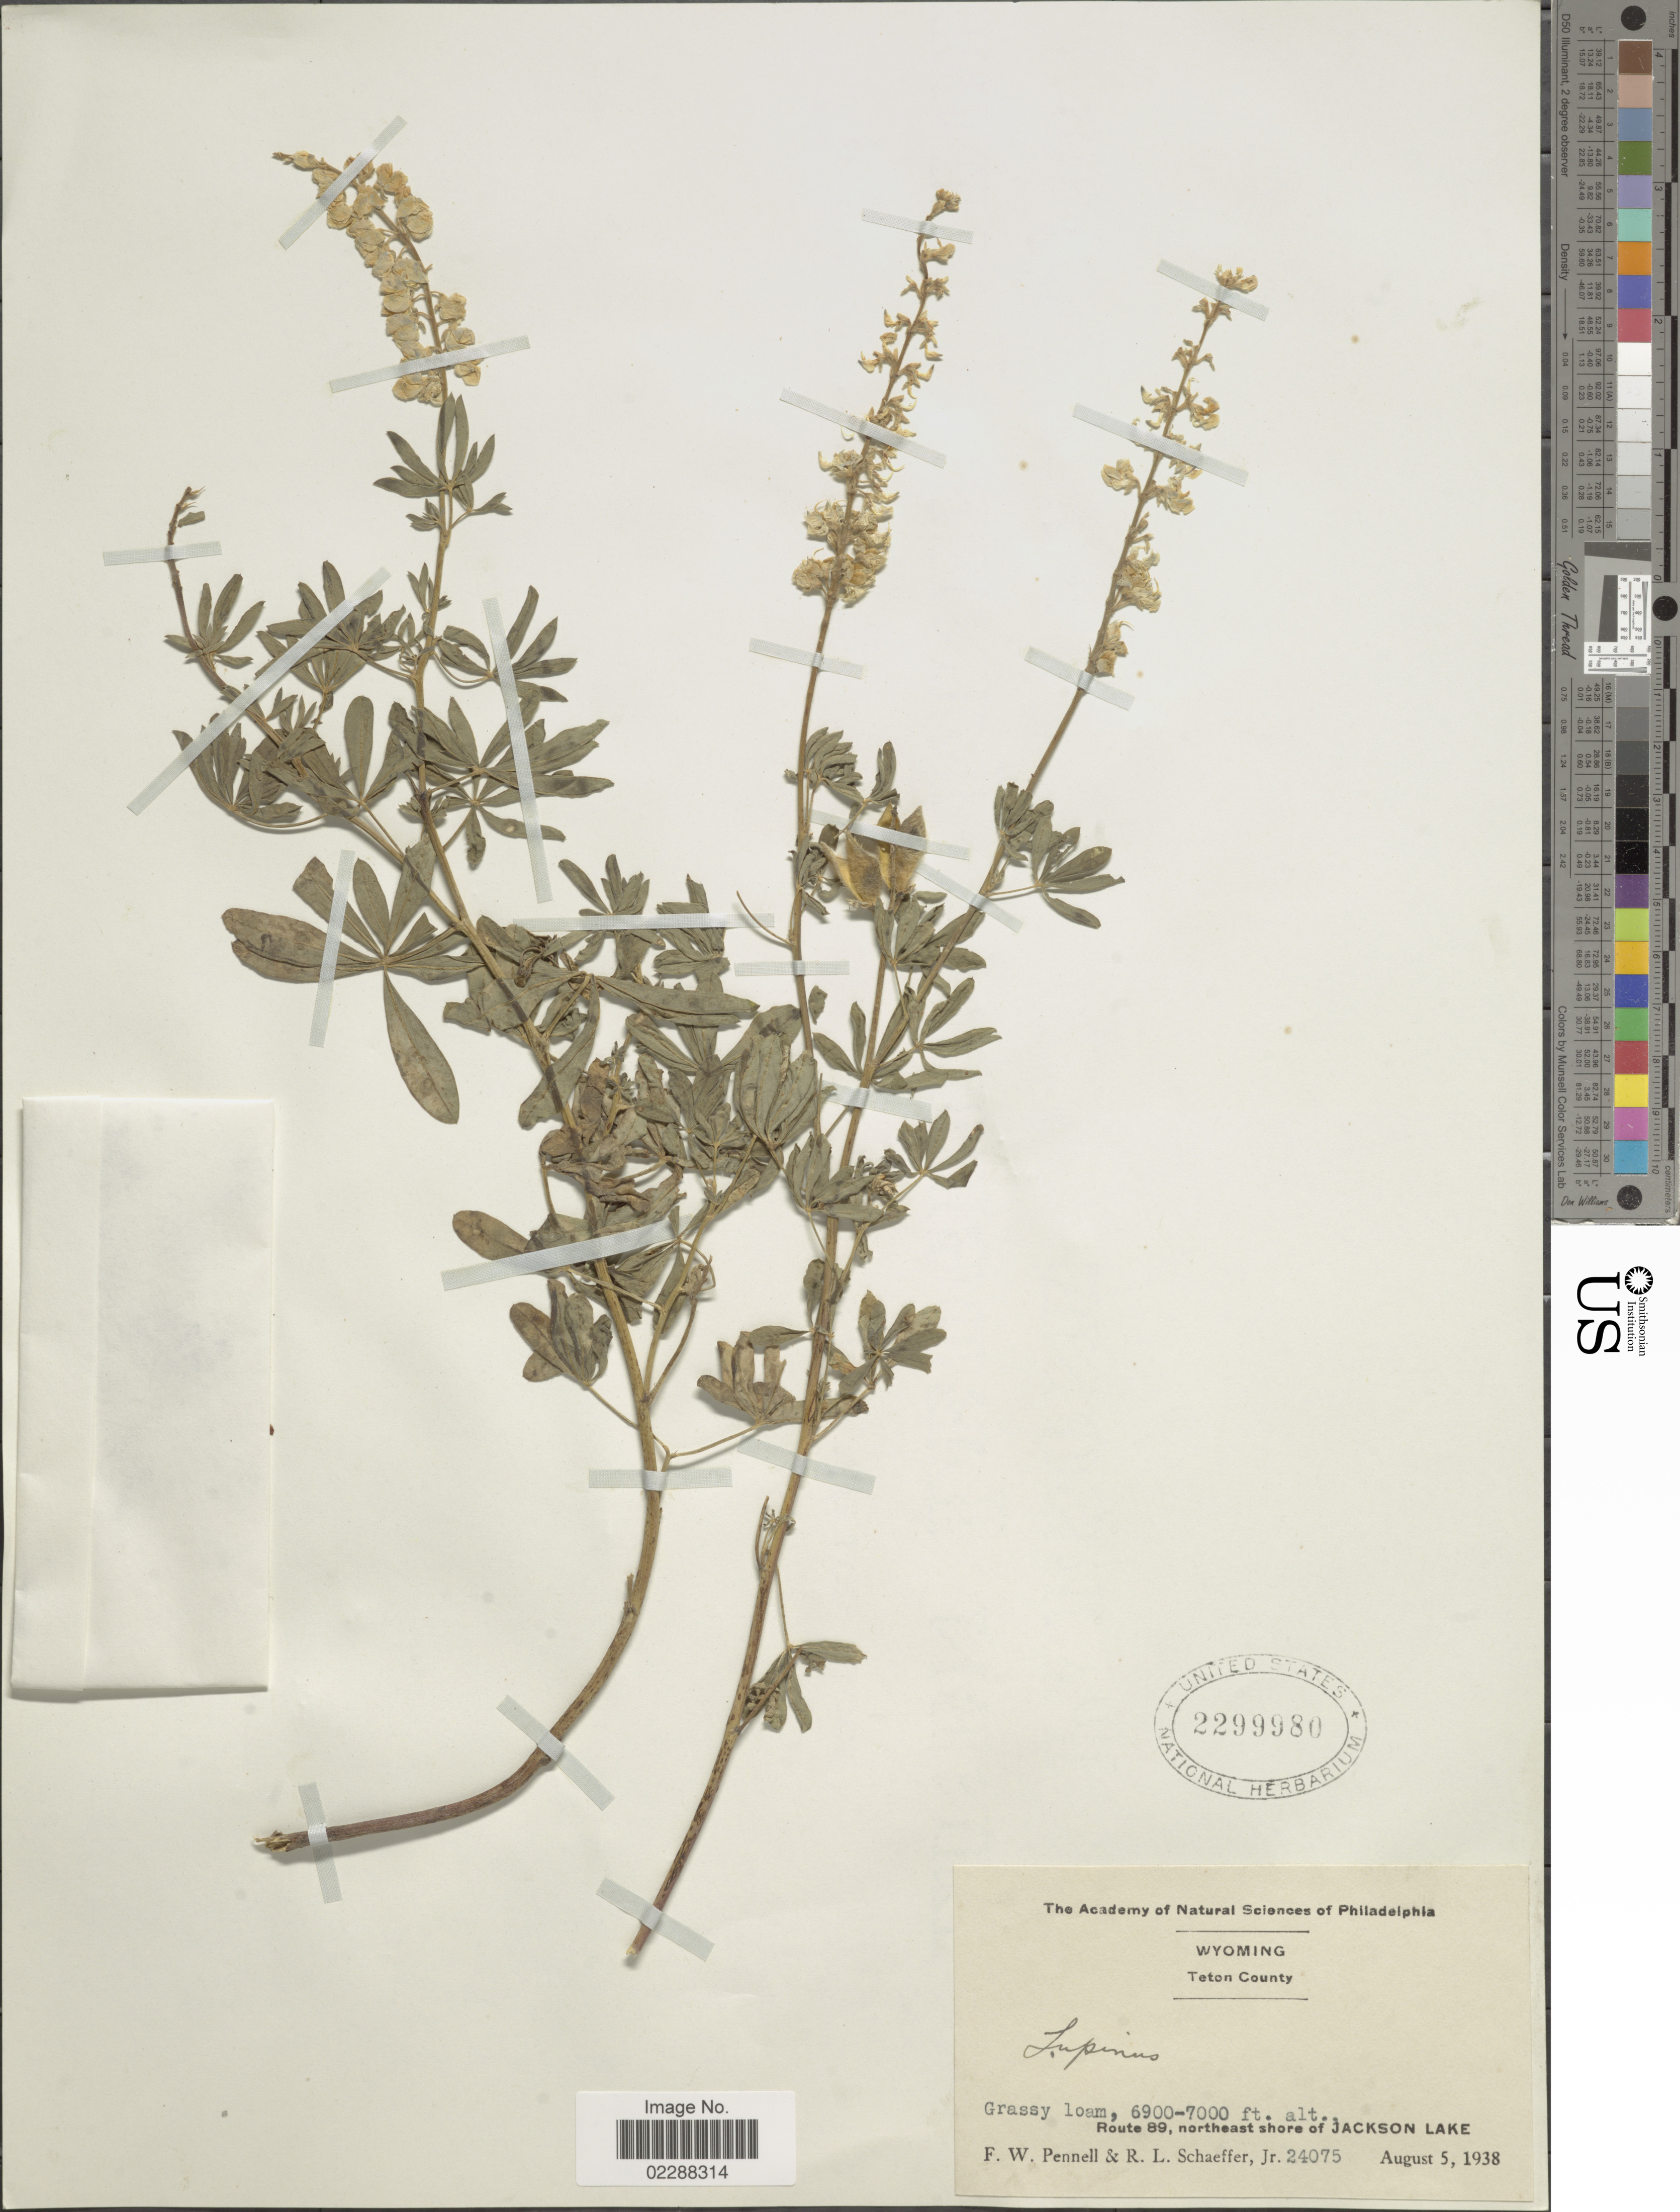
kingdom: Plantae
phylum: Tracheophyta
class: Magnoliopsida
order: Fabales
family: Fabaceae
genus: Lupinus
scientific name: Lupinus sp.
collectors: F. W. Pennell & R. L. Schaeffer Jr.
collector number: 24075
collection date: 1938-08-05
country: United States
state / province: Wyoming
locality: Teton County, Route 89, northeast shore of Jackson Lake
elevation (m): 2103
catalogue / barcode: US 2299980